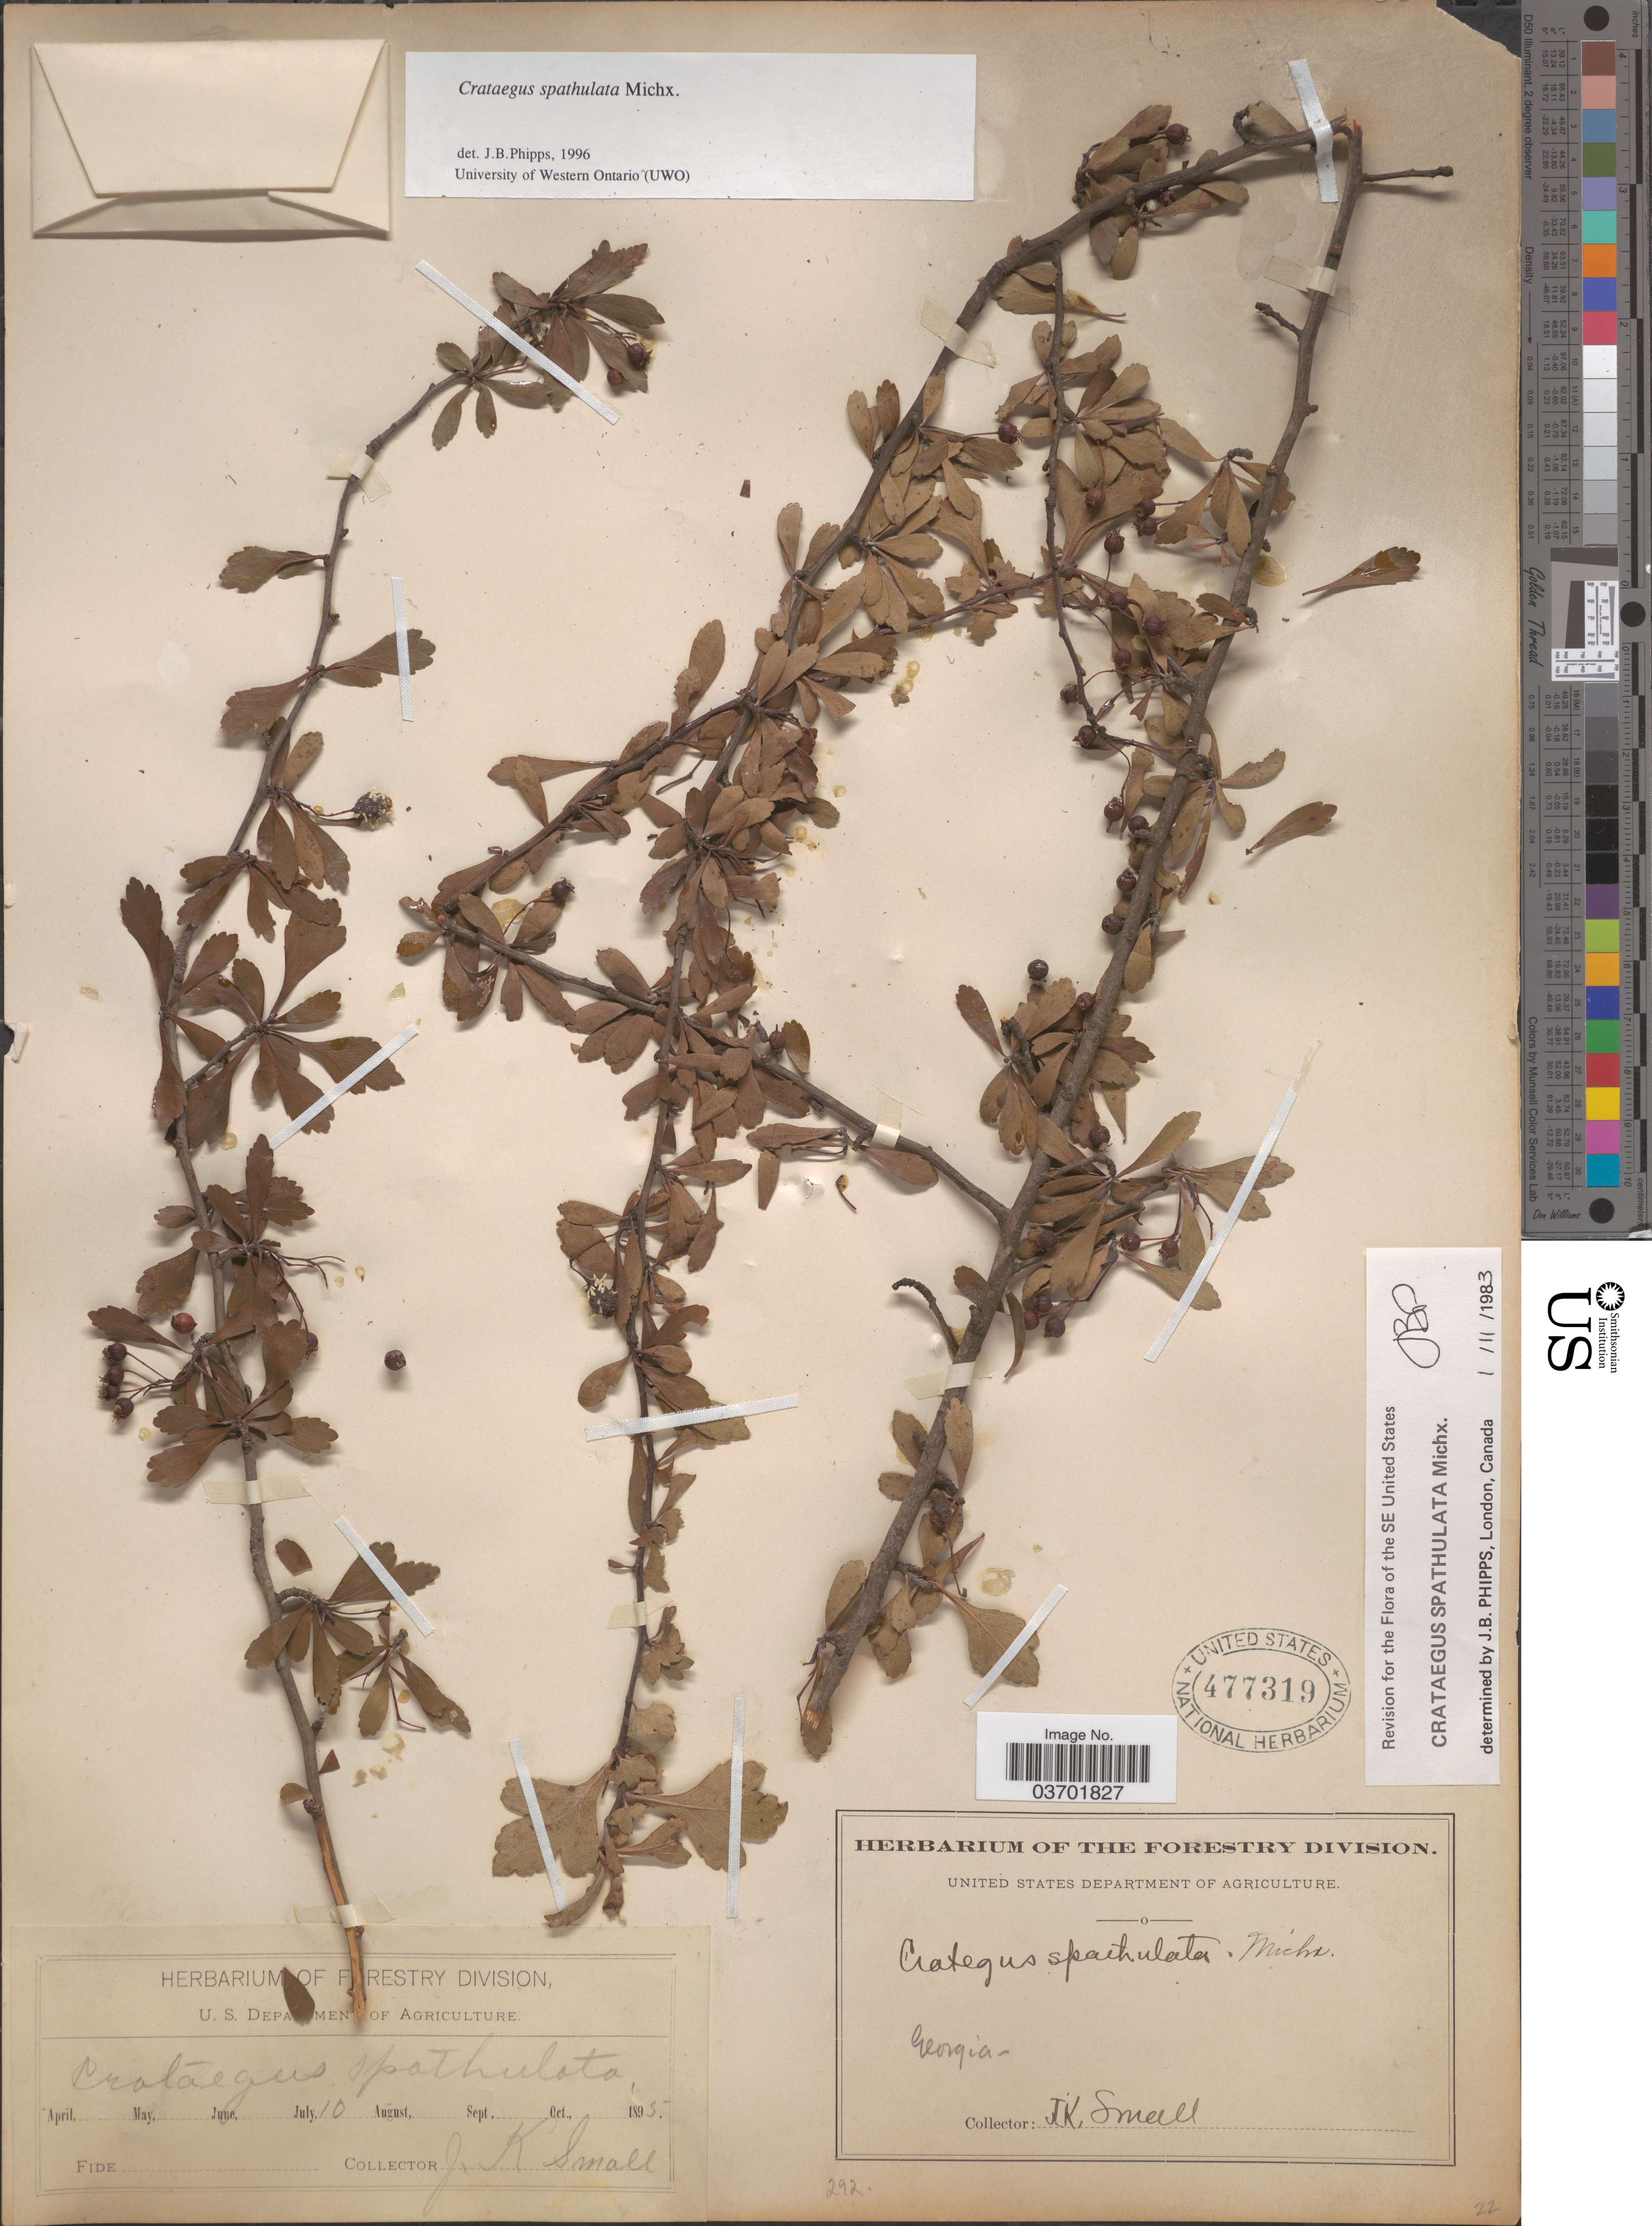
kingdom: Plantae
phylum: Tracheophyta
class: Magnoliopsida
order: Rosales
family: Rosaceae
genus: Crataegus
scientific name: Crataegus spathulata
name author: Michx.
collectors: J. K. Small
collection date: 1895-07-10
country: United States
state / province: Georgia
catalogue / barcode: US 477319